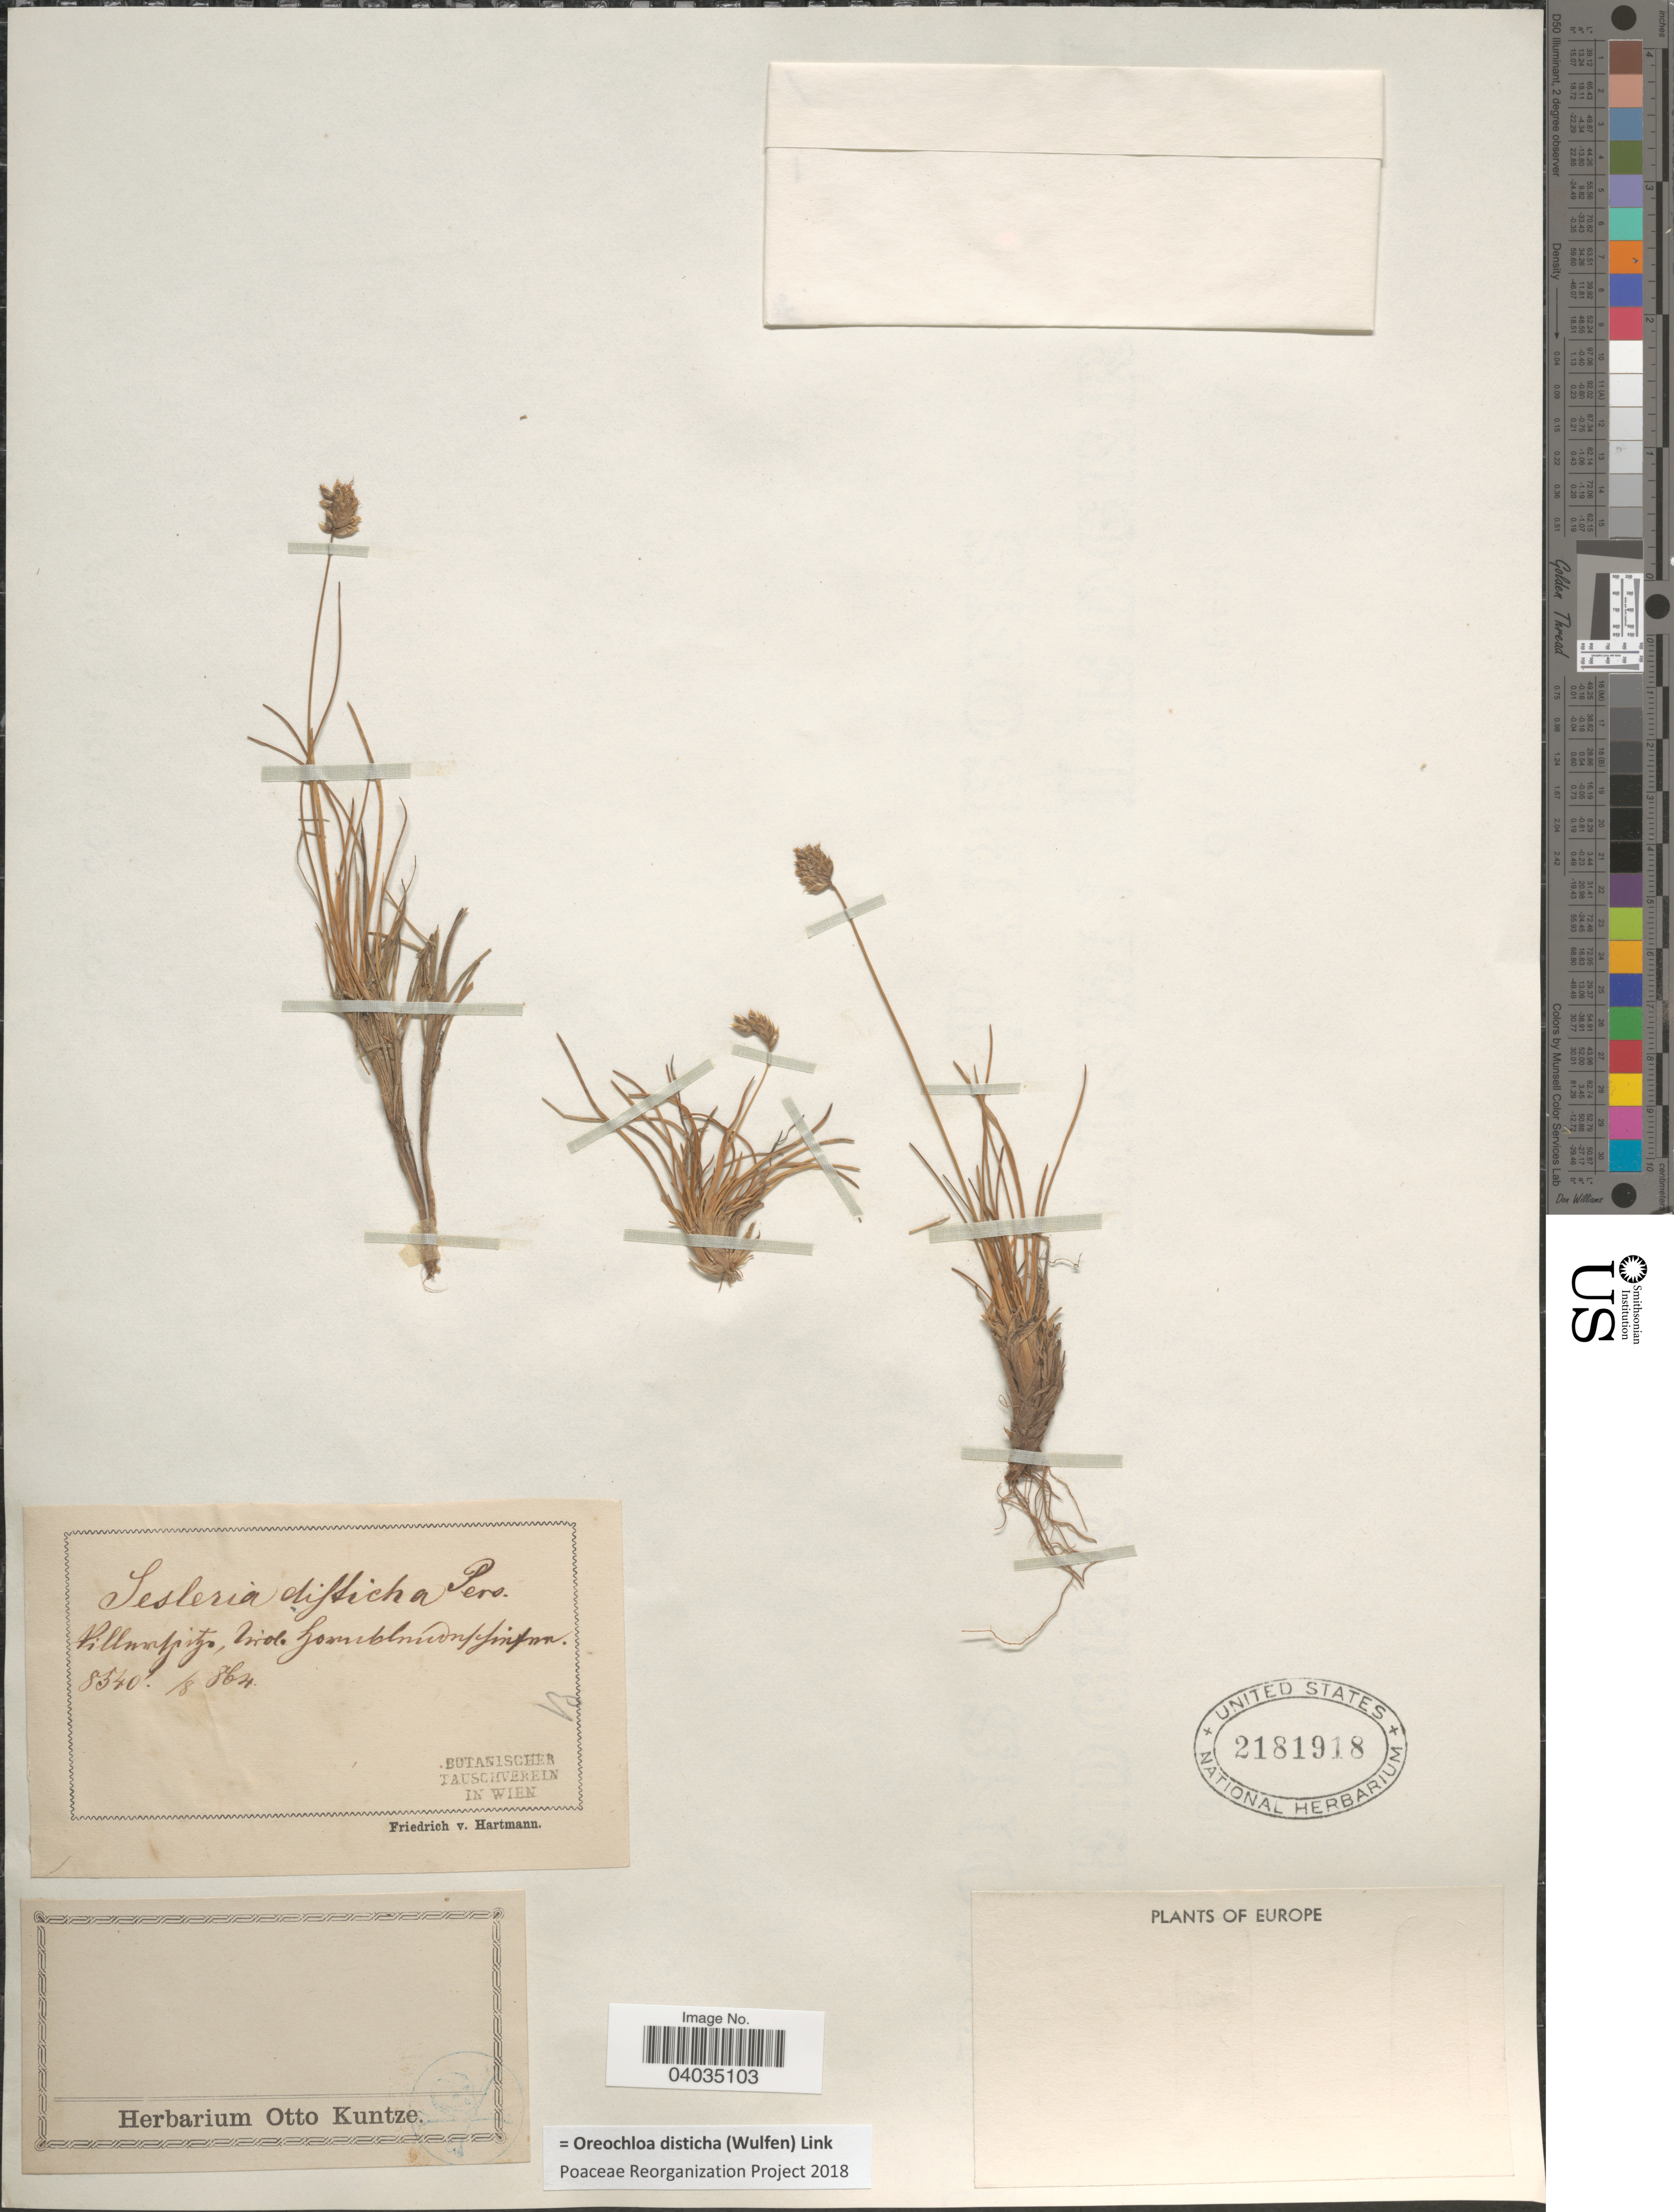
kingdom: Plantae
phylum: Tracheophyta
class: Liliopsida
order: Poales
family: Poaceae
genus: Oreochloa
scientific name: Oreochloa disticha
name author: (Wulfen) Link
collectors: F. Hartmann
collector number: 8340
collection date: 1864-08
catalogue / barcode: US 2181918